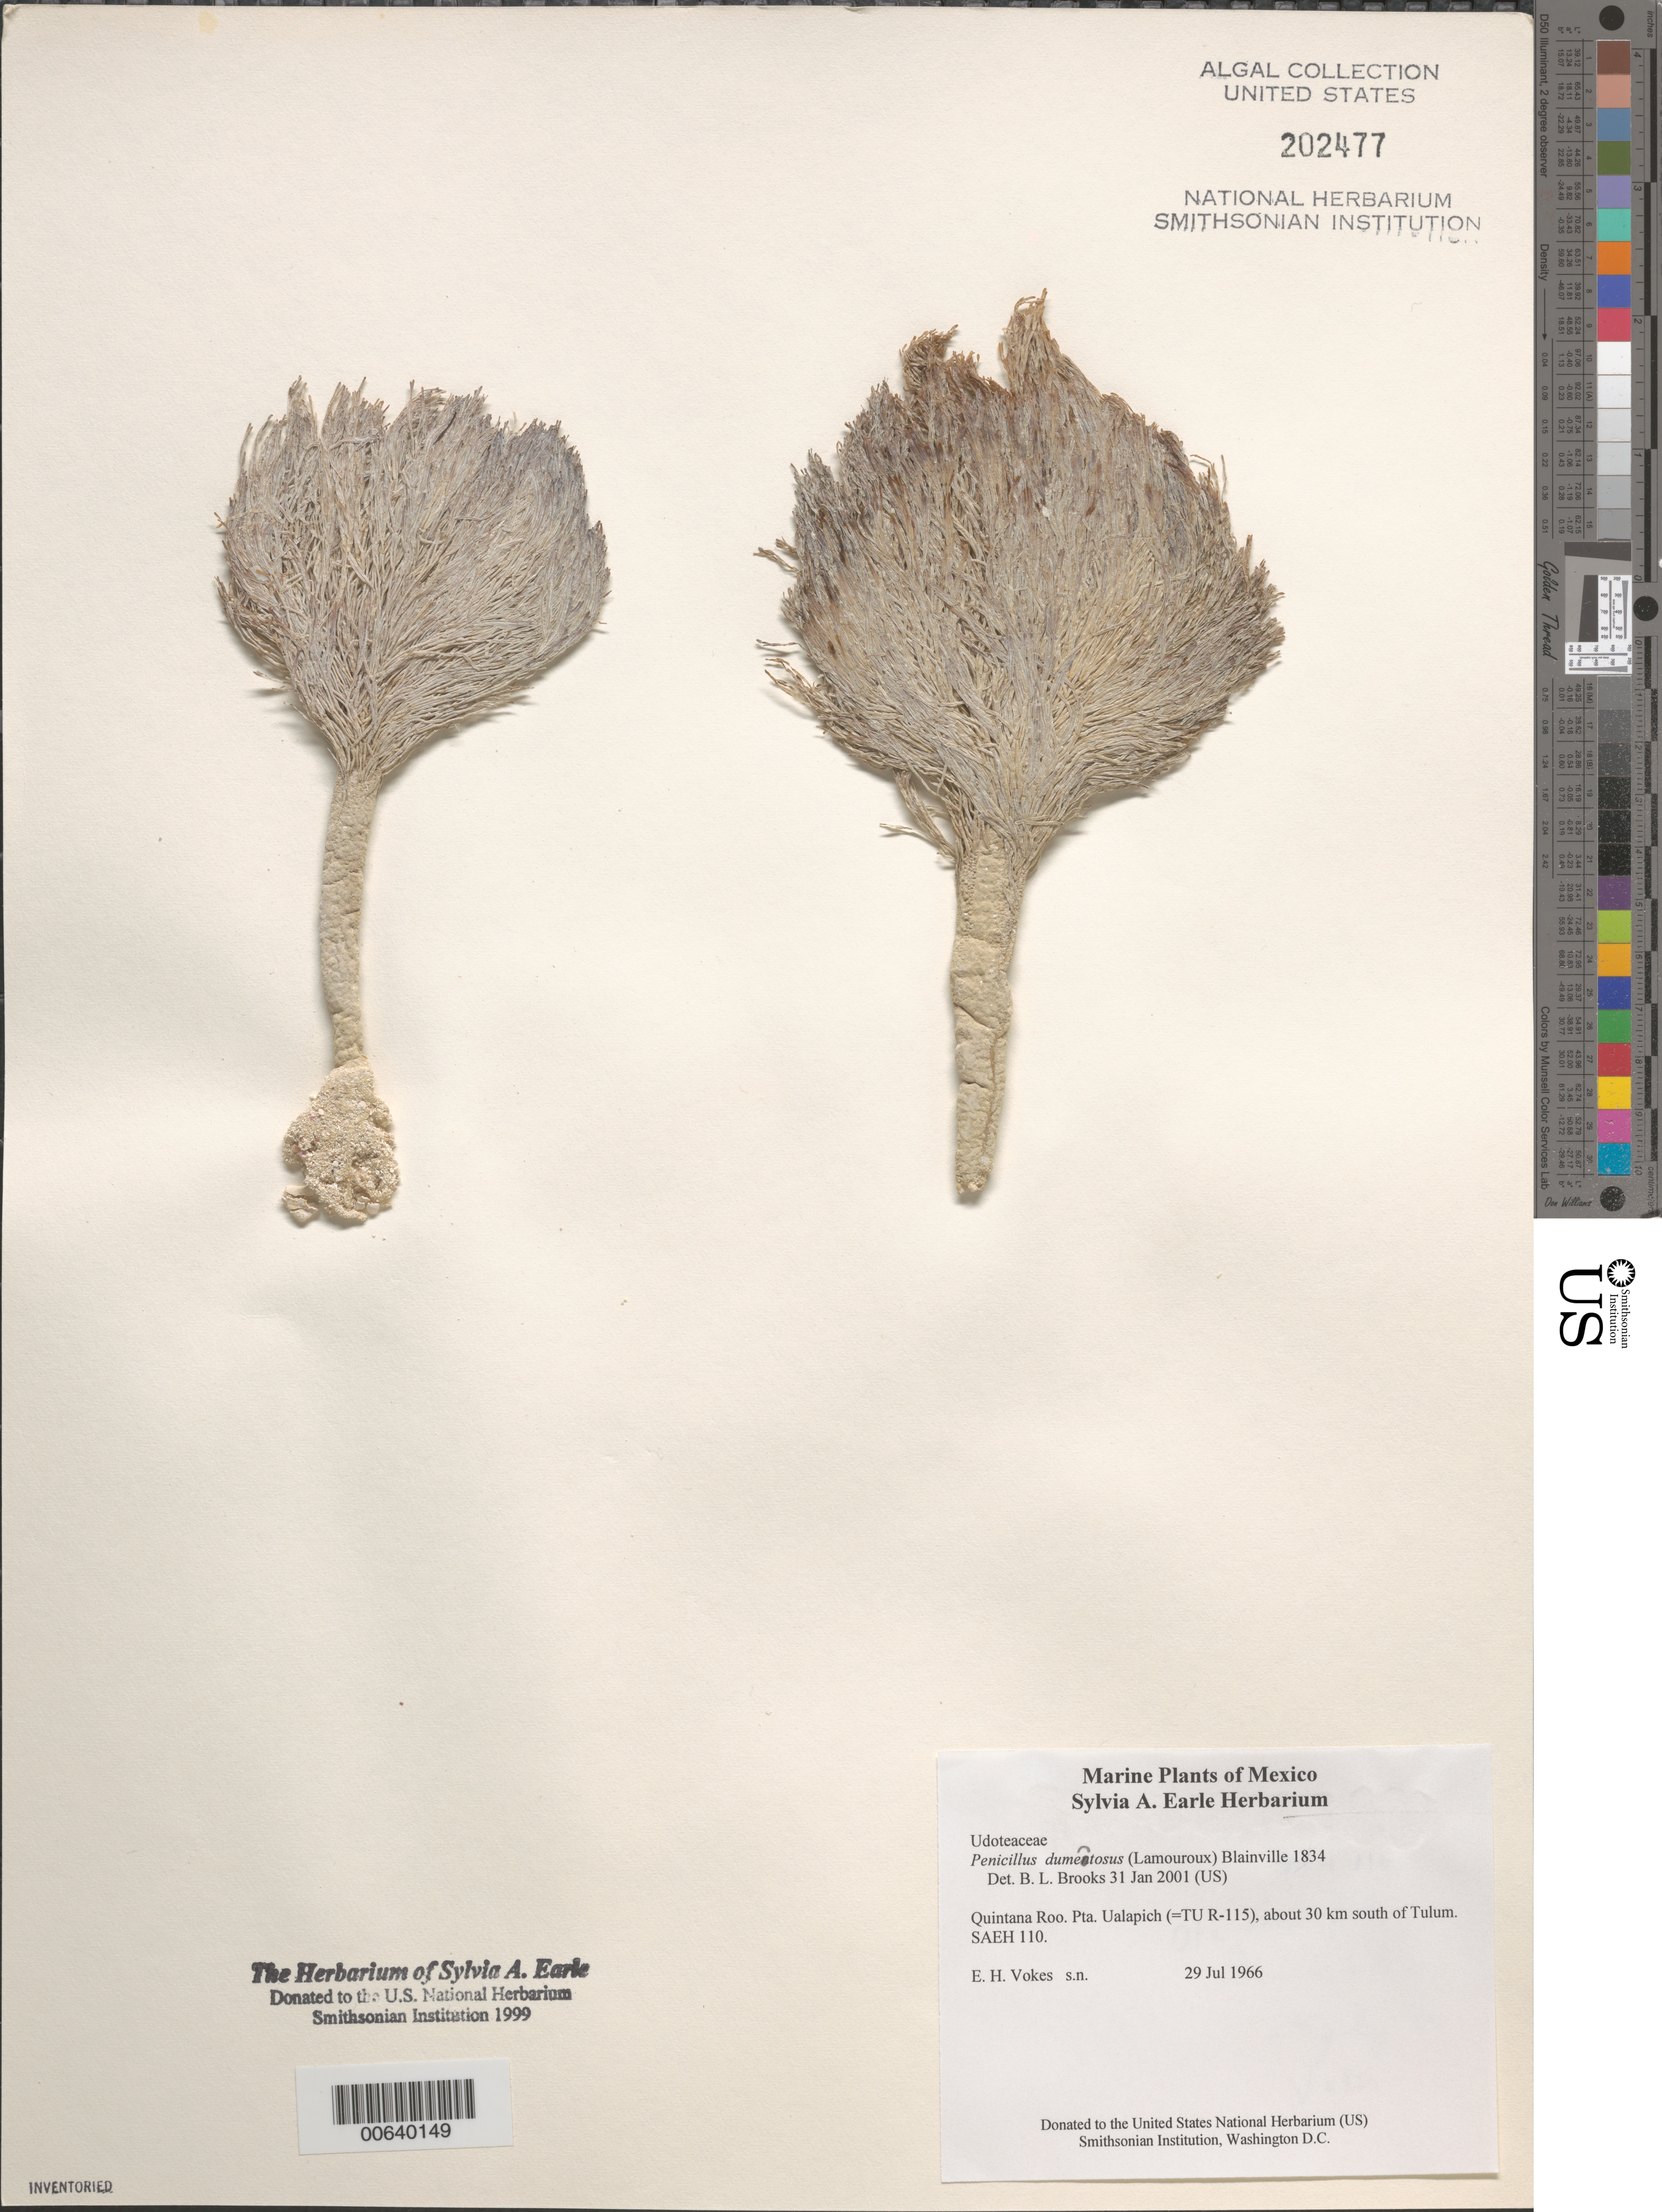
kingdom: Plantae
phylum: Chlorophyta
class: Ulvophyceae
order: Bryopsidales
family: Udoteaceae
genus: Penicillus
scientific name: Penicillus dumetosus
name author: (J.V.Lamouroux) Blainville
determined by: Brooks, B. L., (BOT), Smithsonian Institution - National Museum of Natural History (UNITED STATES)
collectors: E. Vokes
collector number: Saeh 110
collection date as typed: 29 Jul 1966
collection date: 1966-07-29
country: Mexico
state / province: Quintana Roo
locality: Punta Ualapich (TU R-115), ca. 30 km south of Tulum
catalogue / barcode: US 202477